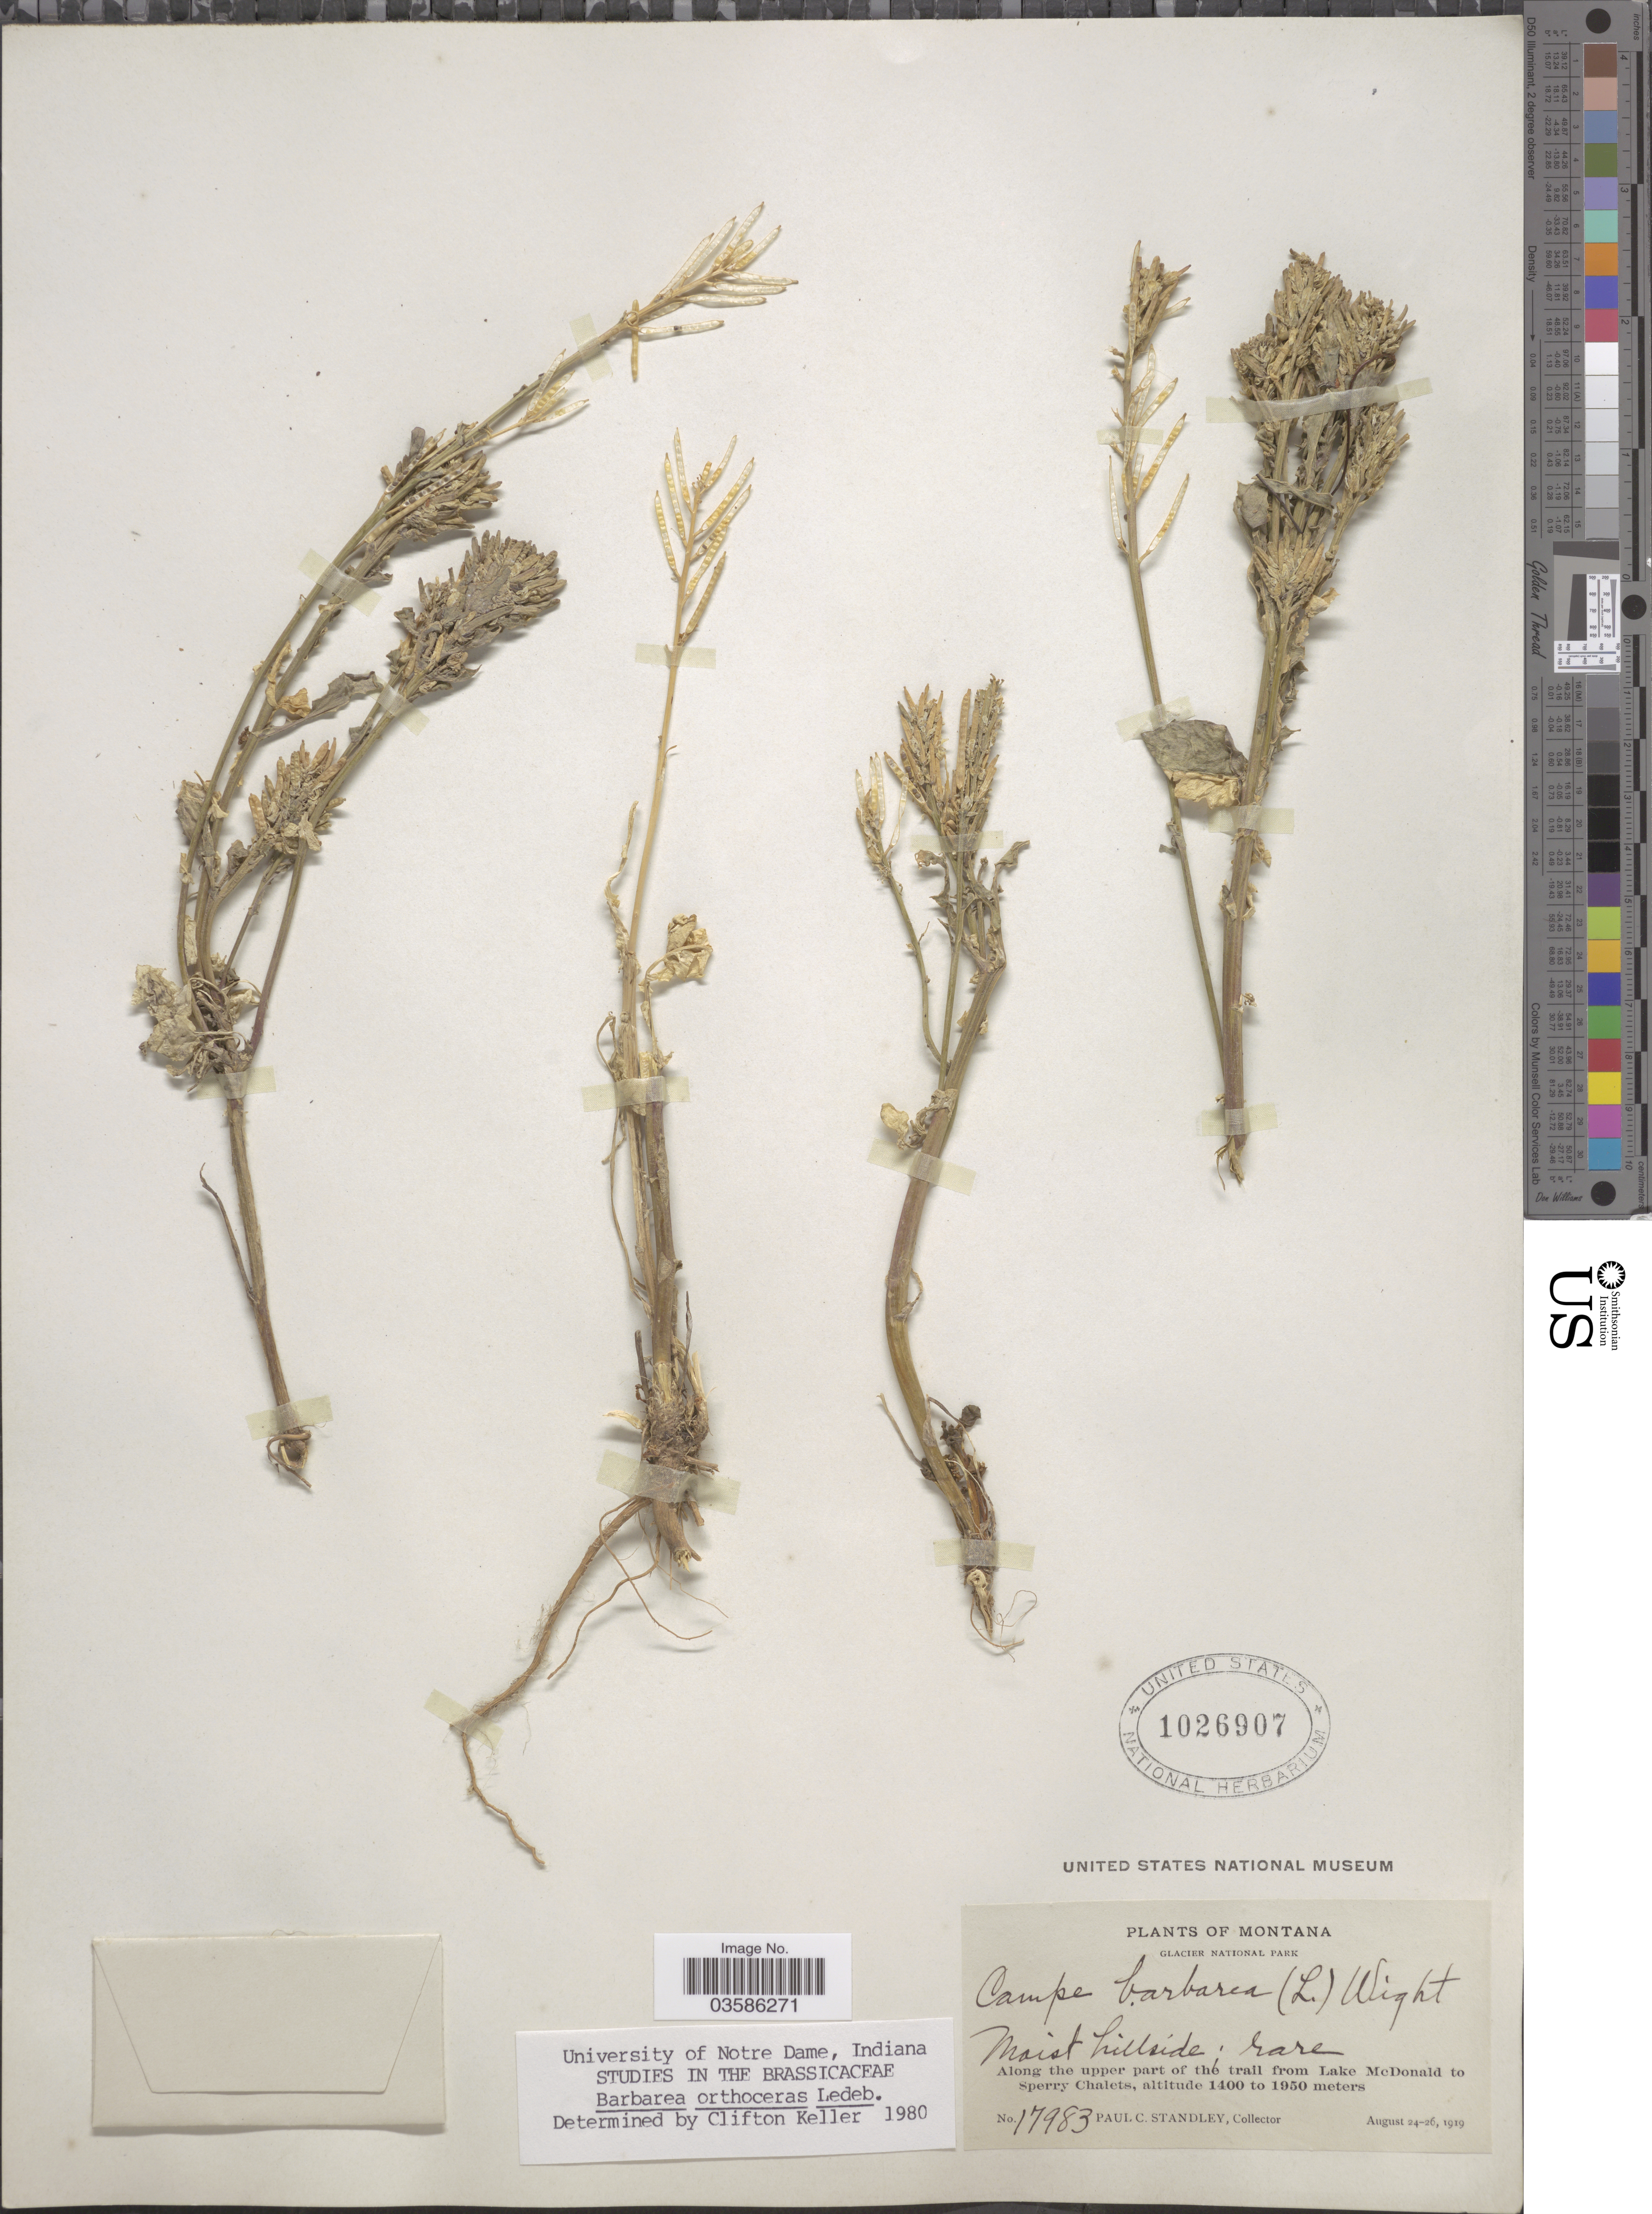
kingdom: Plantae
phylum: Tracheophyta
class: Magnoliopsida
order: Brassicales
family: Brassicaceae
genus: Barbarea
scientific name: Barbarea orthoceras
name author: Ledeb.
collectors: P. C. Standley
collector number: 17983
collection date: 1919-08-24/1919-08-26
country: United States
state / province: Montana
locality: Glacier National Park. Along the upper part of the trail from Lake McDonald to Sperry Chalets.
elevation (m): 1400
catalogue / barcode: US 1026907